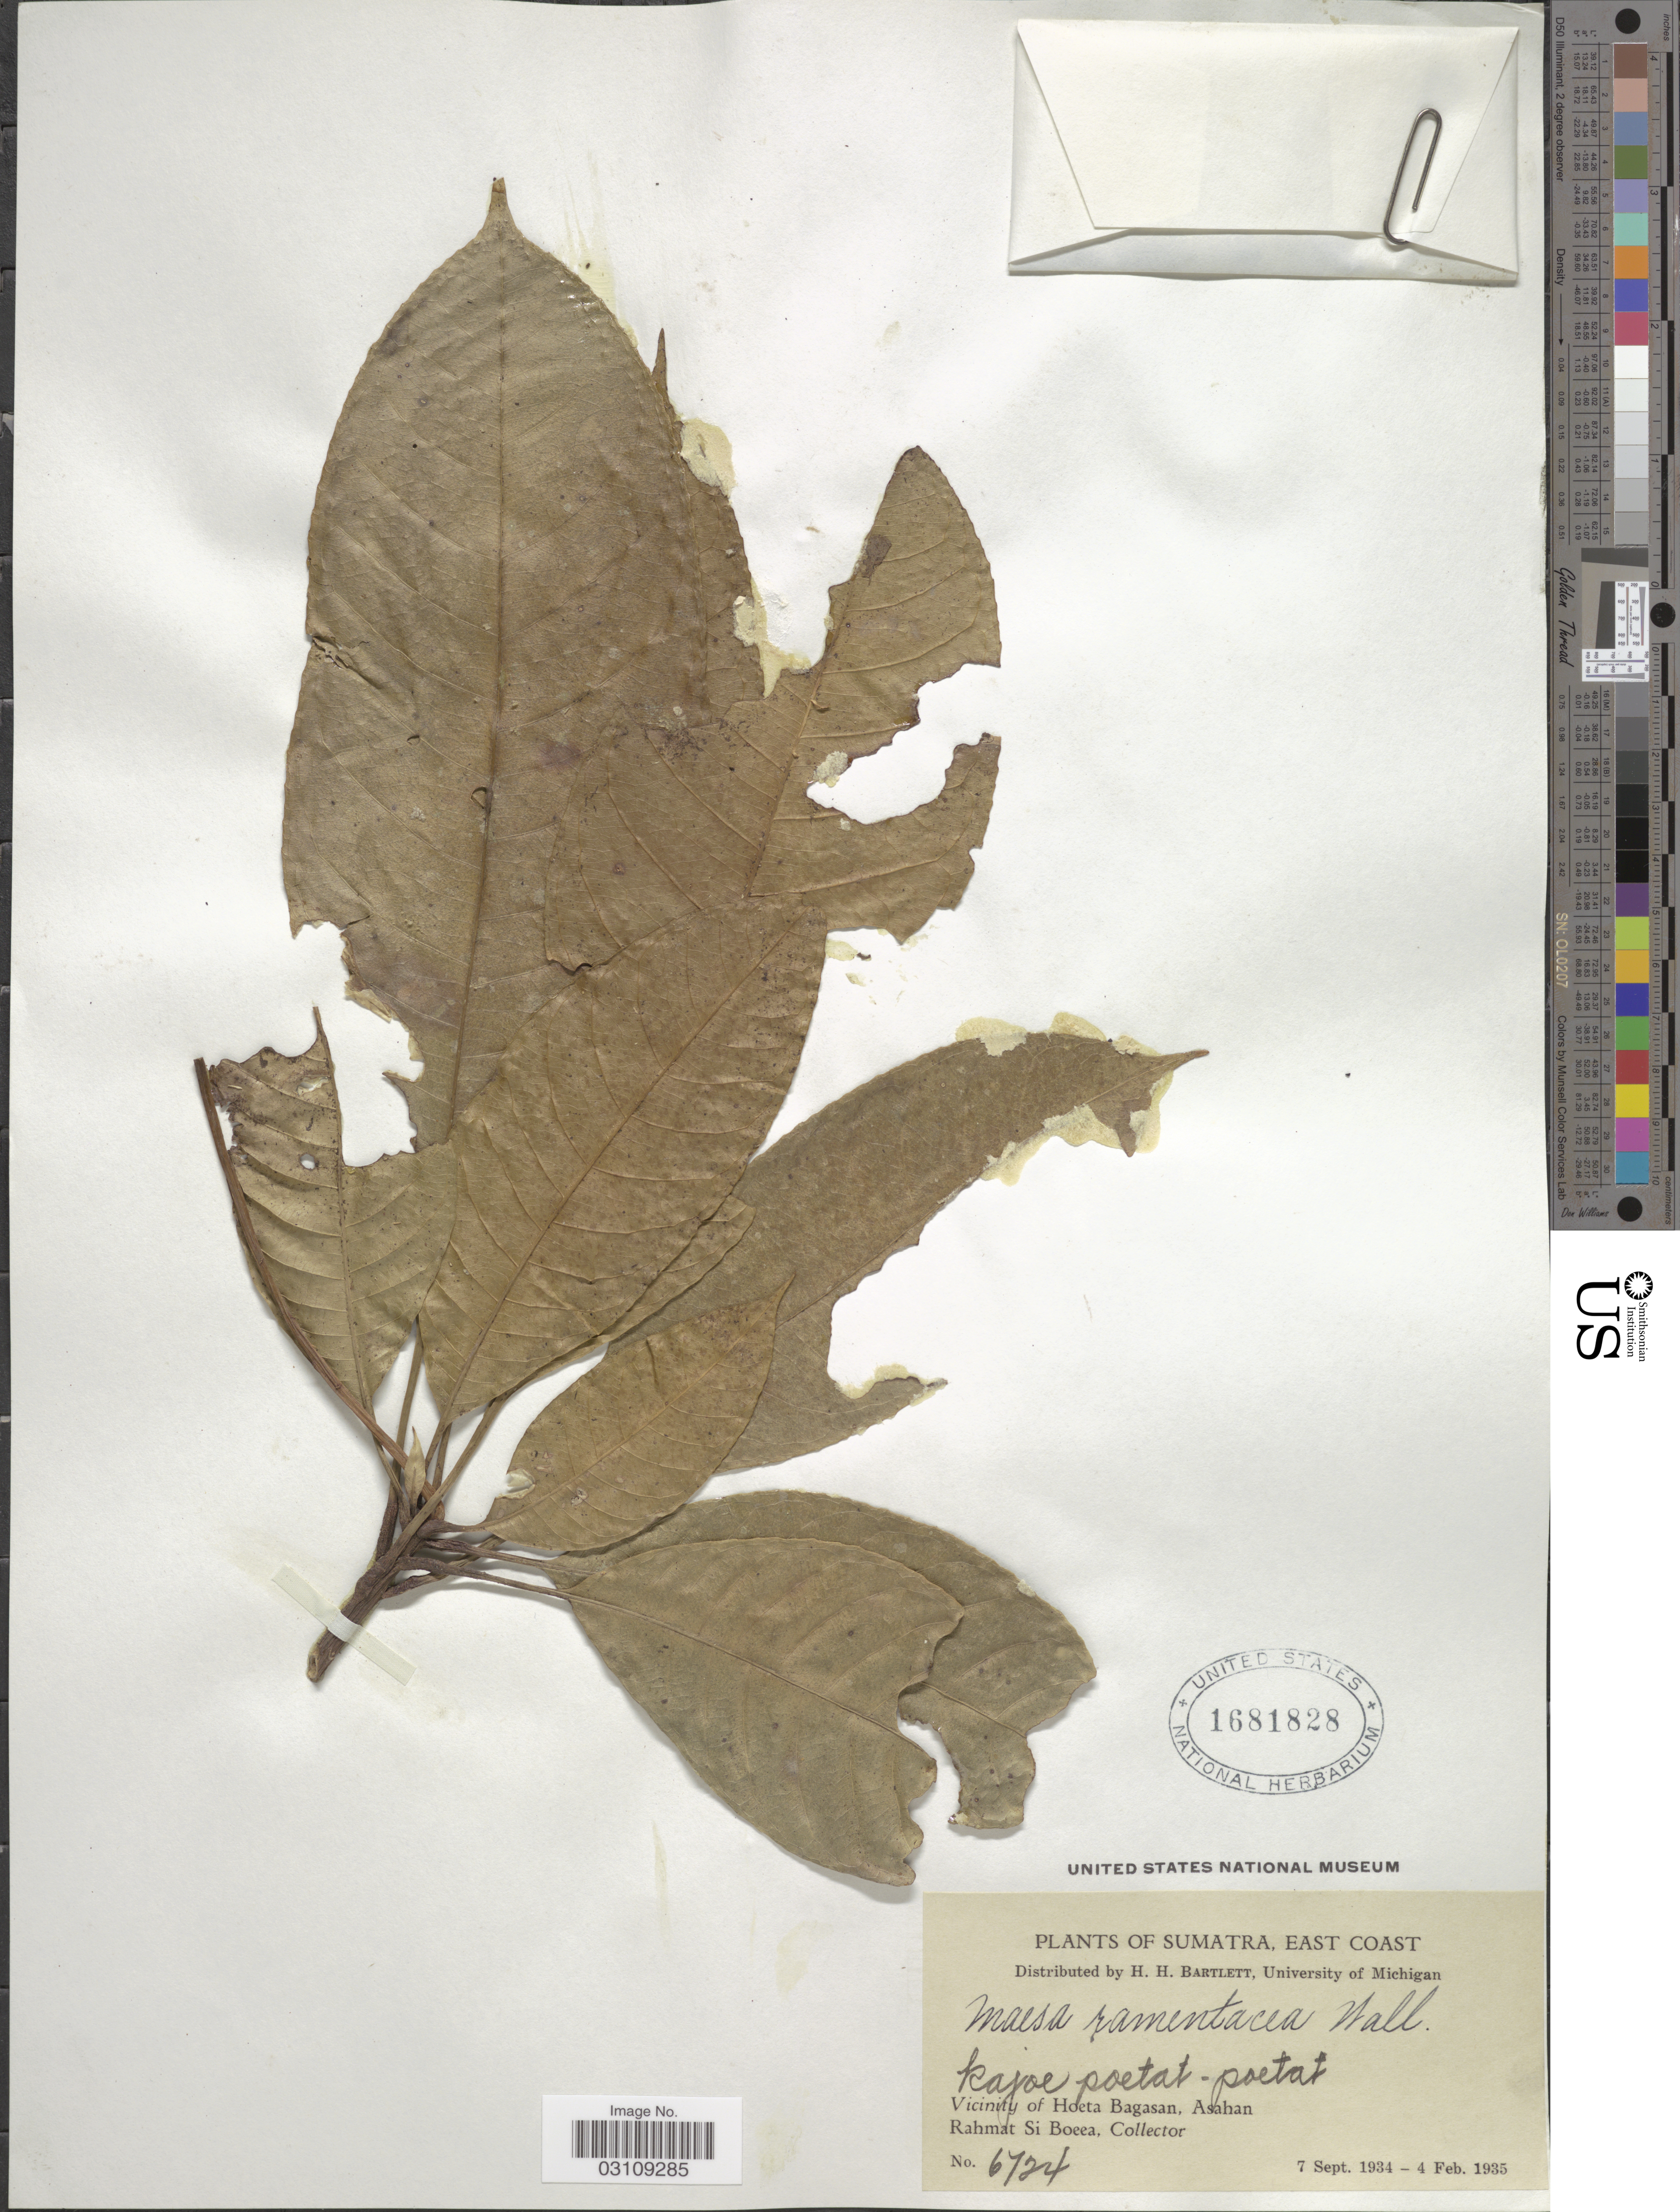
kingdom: Plantae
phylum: Tracheophyta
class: Magnoliopsida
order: Ericales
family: Primulaceae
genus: Maesa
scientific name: Maesa ramentacea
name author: (Roxb.) A. DC.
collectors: Rahmat Si Boeea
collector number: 6724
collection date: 1934-09-07/1935-02-04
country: Indonesia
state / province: Sumatra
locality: East Coast. Vicinity of Hoeta Bagasan, Asahan.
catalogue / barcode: US 1681828